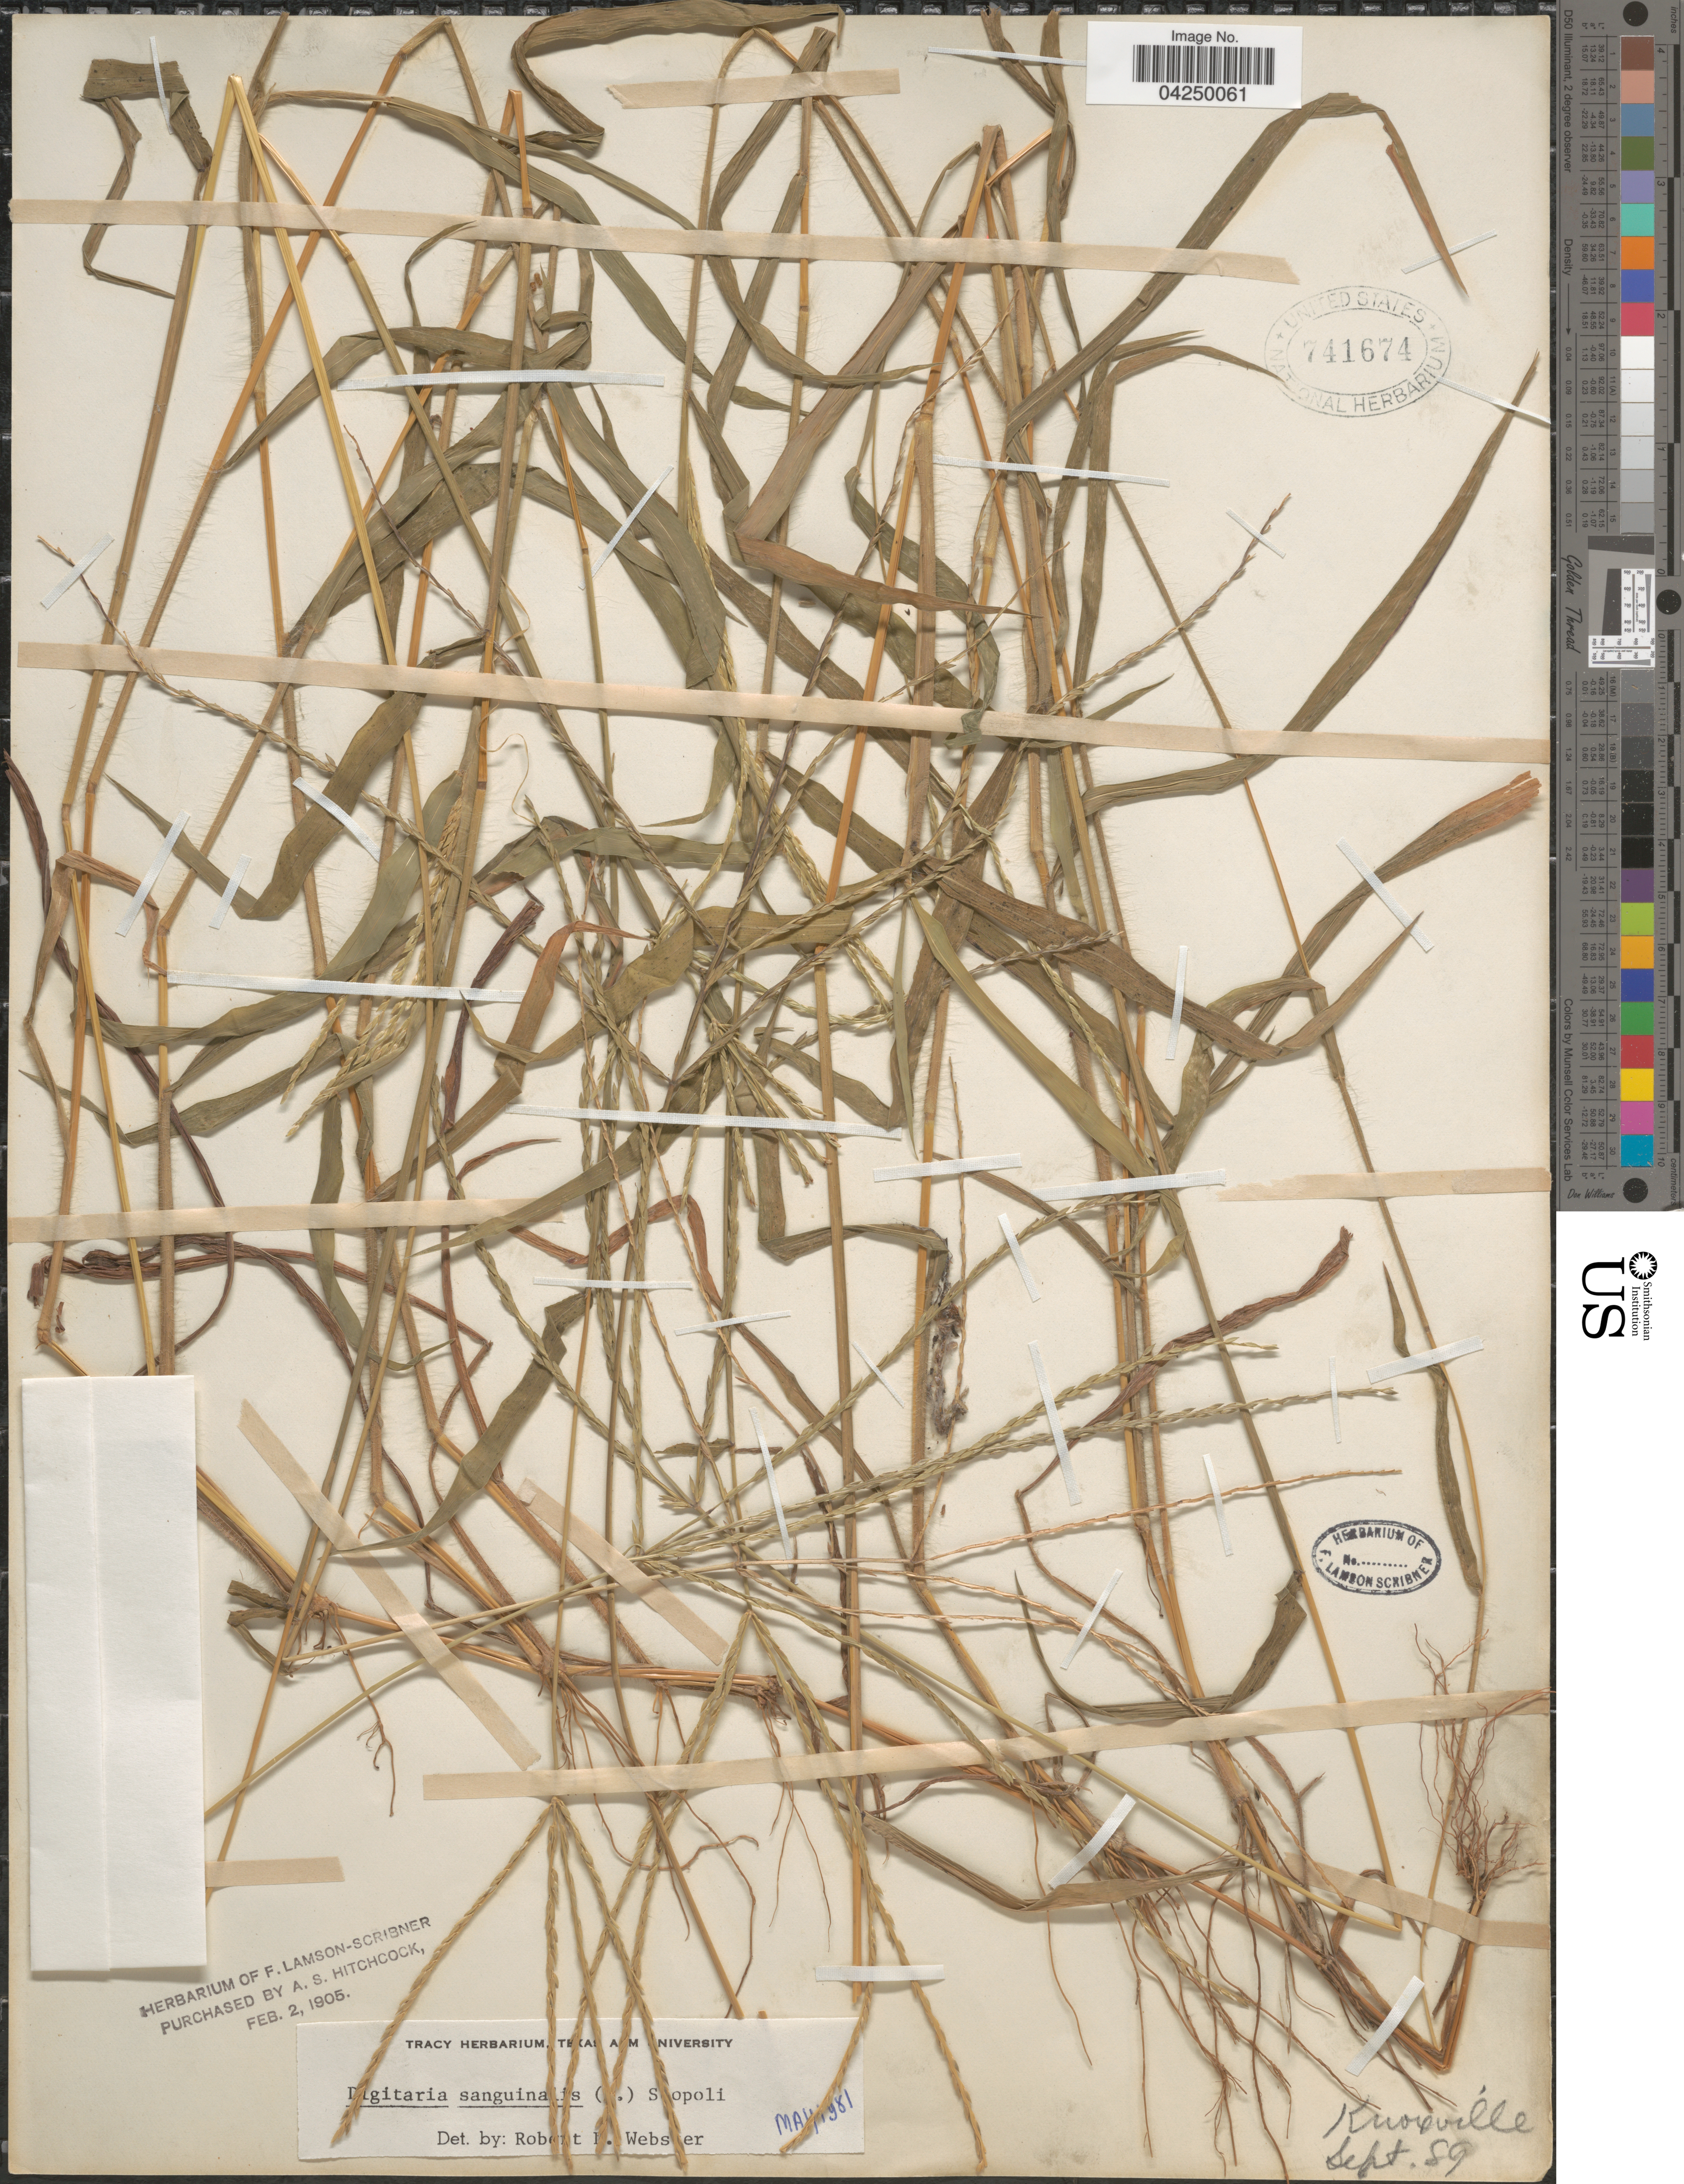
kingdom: Plantae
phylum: Tracheophyta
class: Liliopsida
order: Poales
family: Poaceae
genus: Digitaria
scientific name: Digitaria sanguinalis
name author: (L.) Scop.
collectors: ex herb. F. Lamson Scribner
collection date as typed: Transcribed d/m/y: /9/89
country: United States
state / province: Tennessee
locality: Knoxville.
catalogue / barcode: US 741674